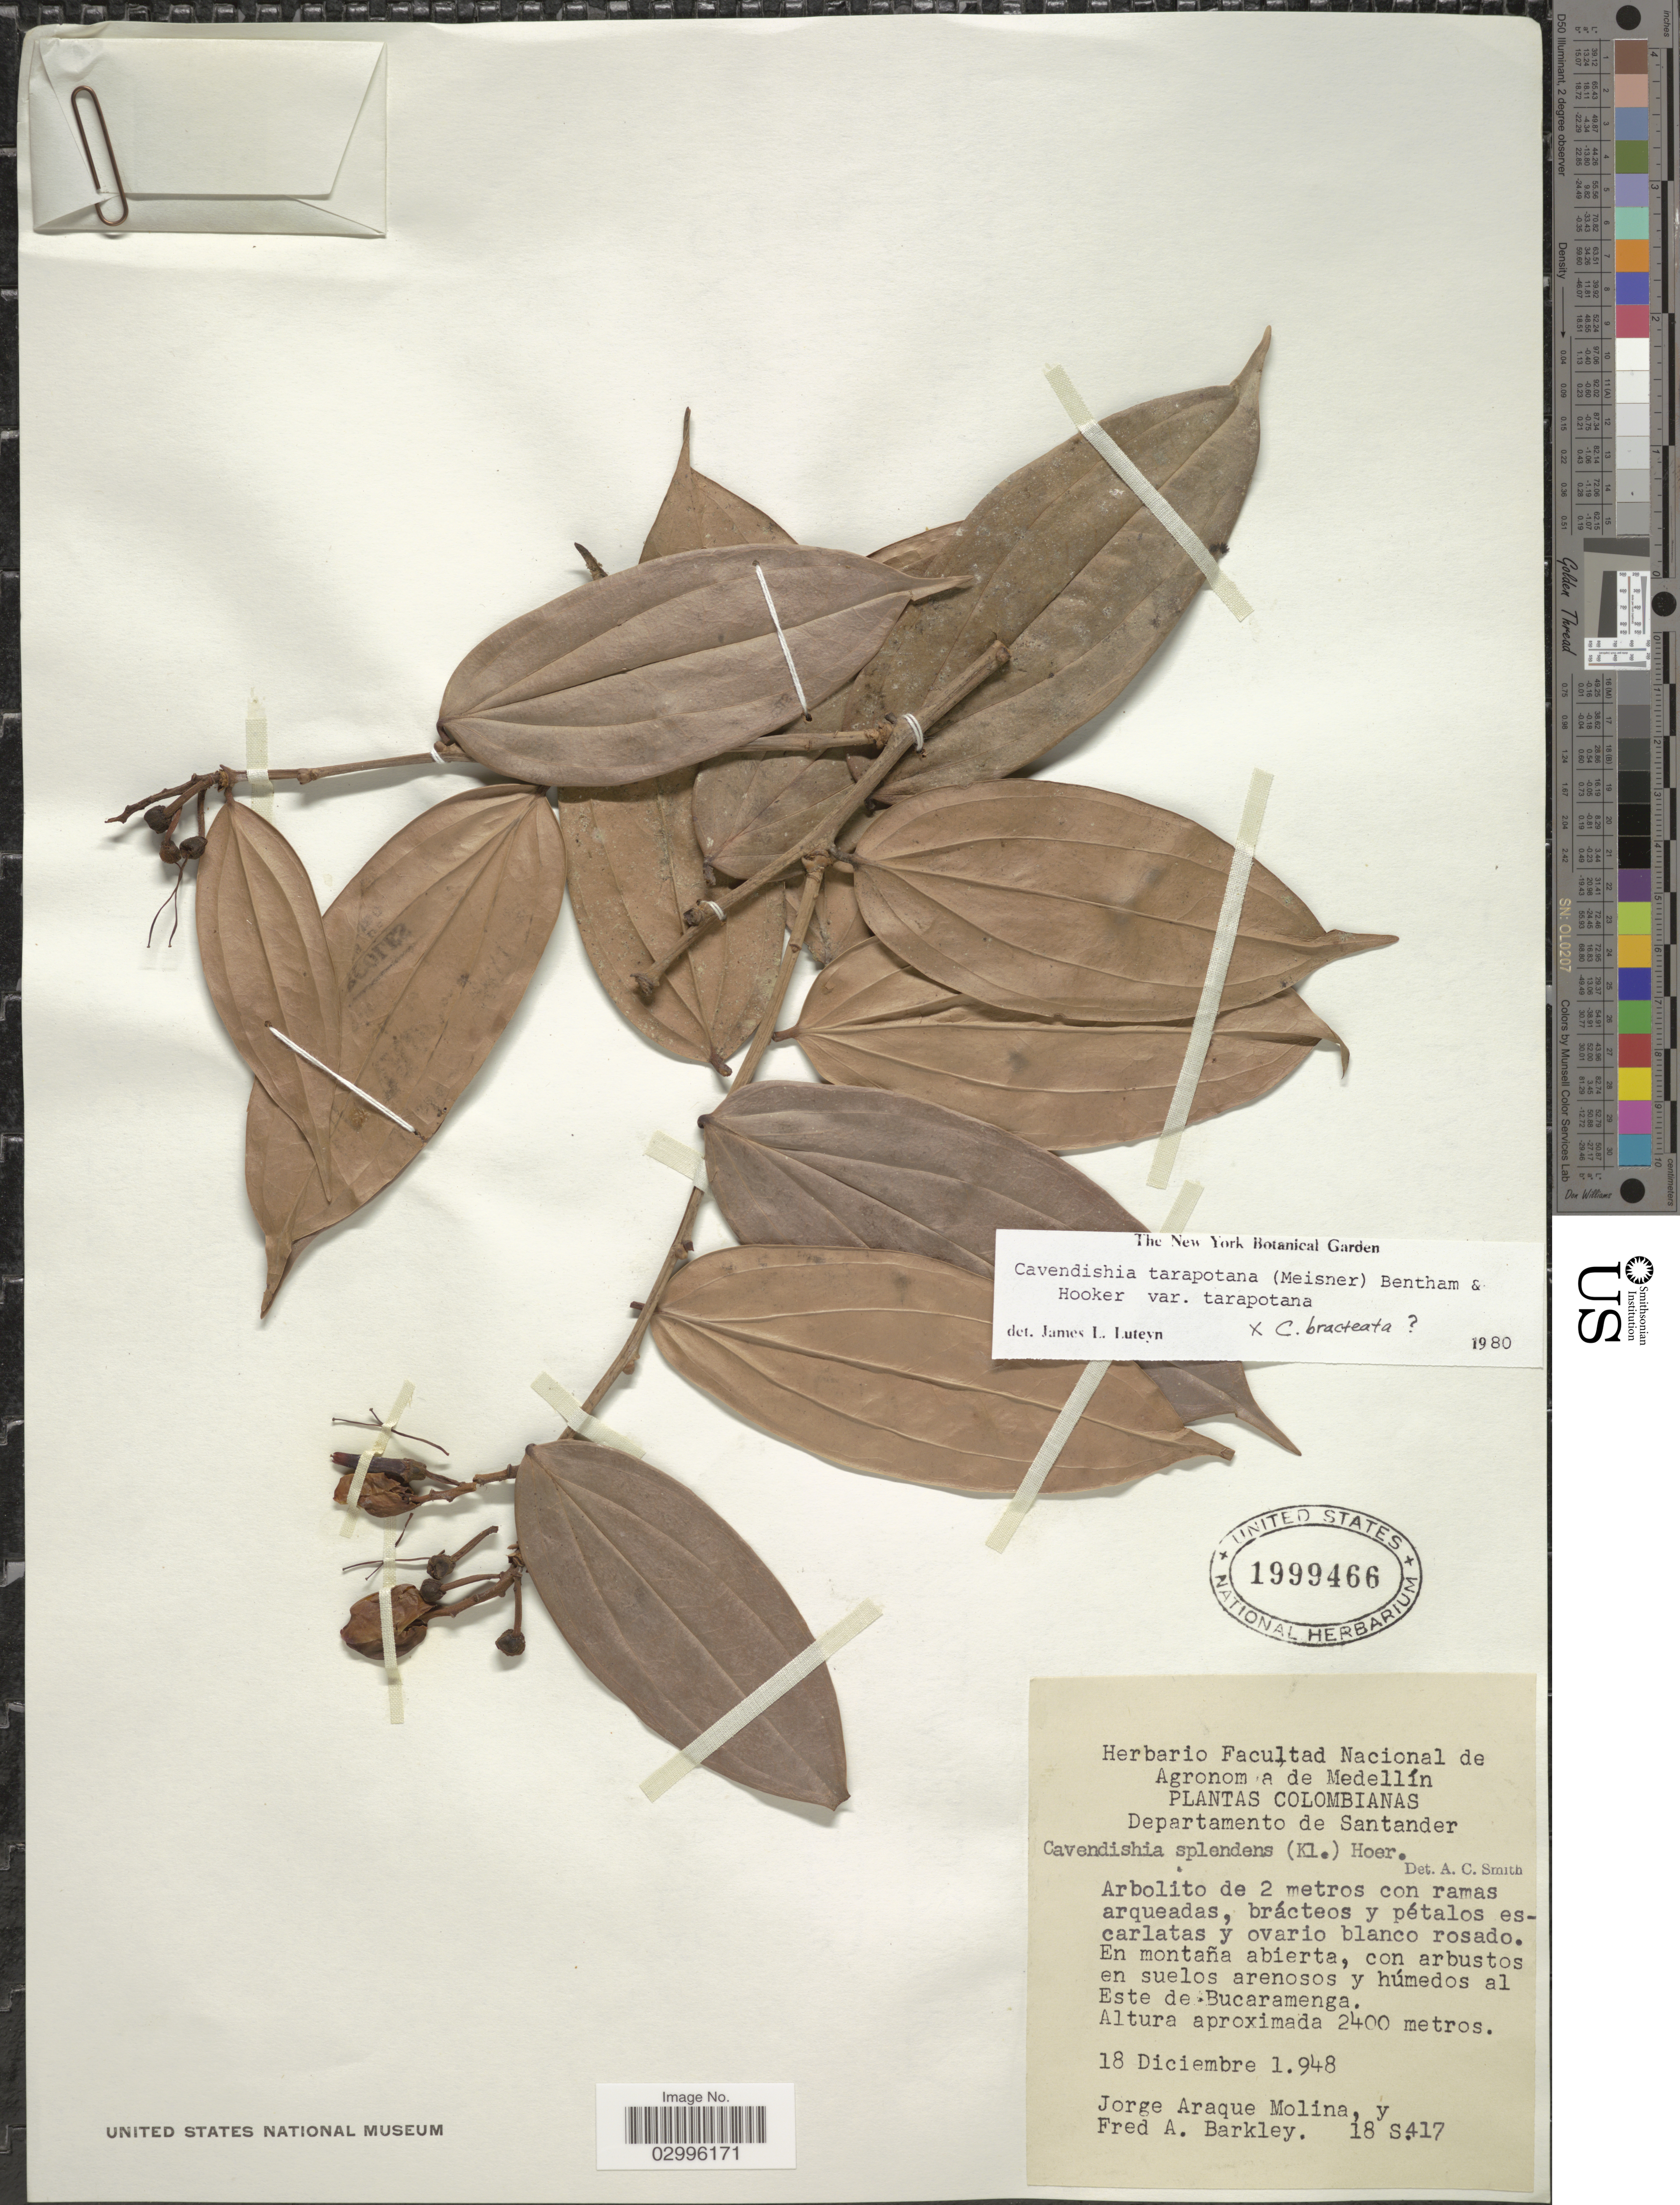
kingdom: Plantae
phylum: Tracheophyta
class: Magnoliopsida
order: Ericales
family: Ericaceae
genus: Cavendishia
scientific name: Cavendishia tarapotana var. tarapotana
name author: (Meisn.) Benth. & Hook.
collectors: J. A. Molina & F. A. Barkley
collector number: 18S417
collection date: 1948-12-18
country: Colombia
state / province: Santander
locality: Departamento de Santander. Este de Bucaramenga.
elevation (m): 2400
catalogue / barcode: US 1999466